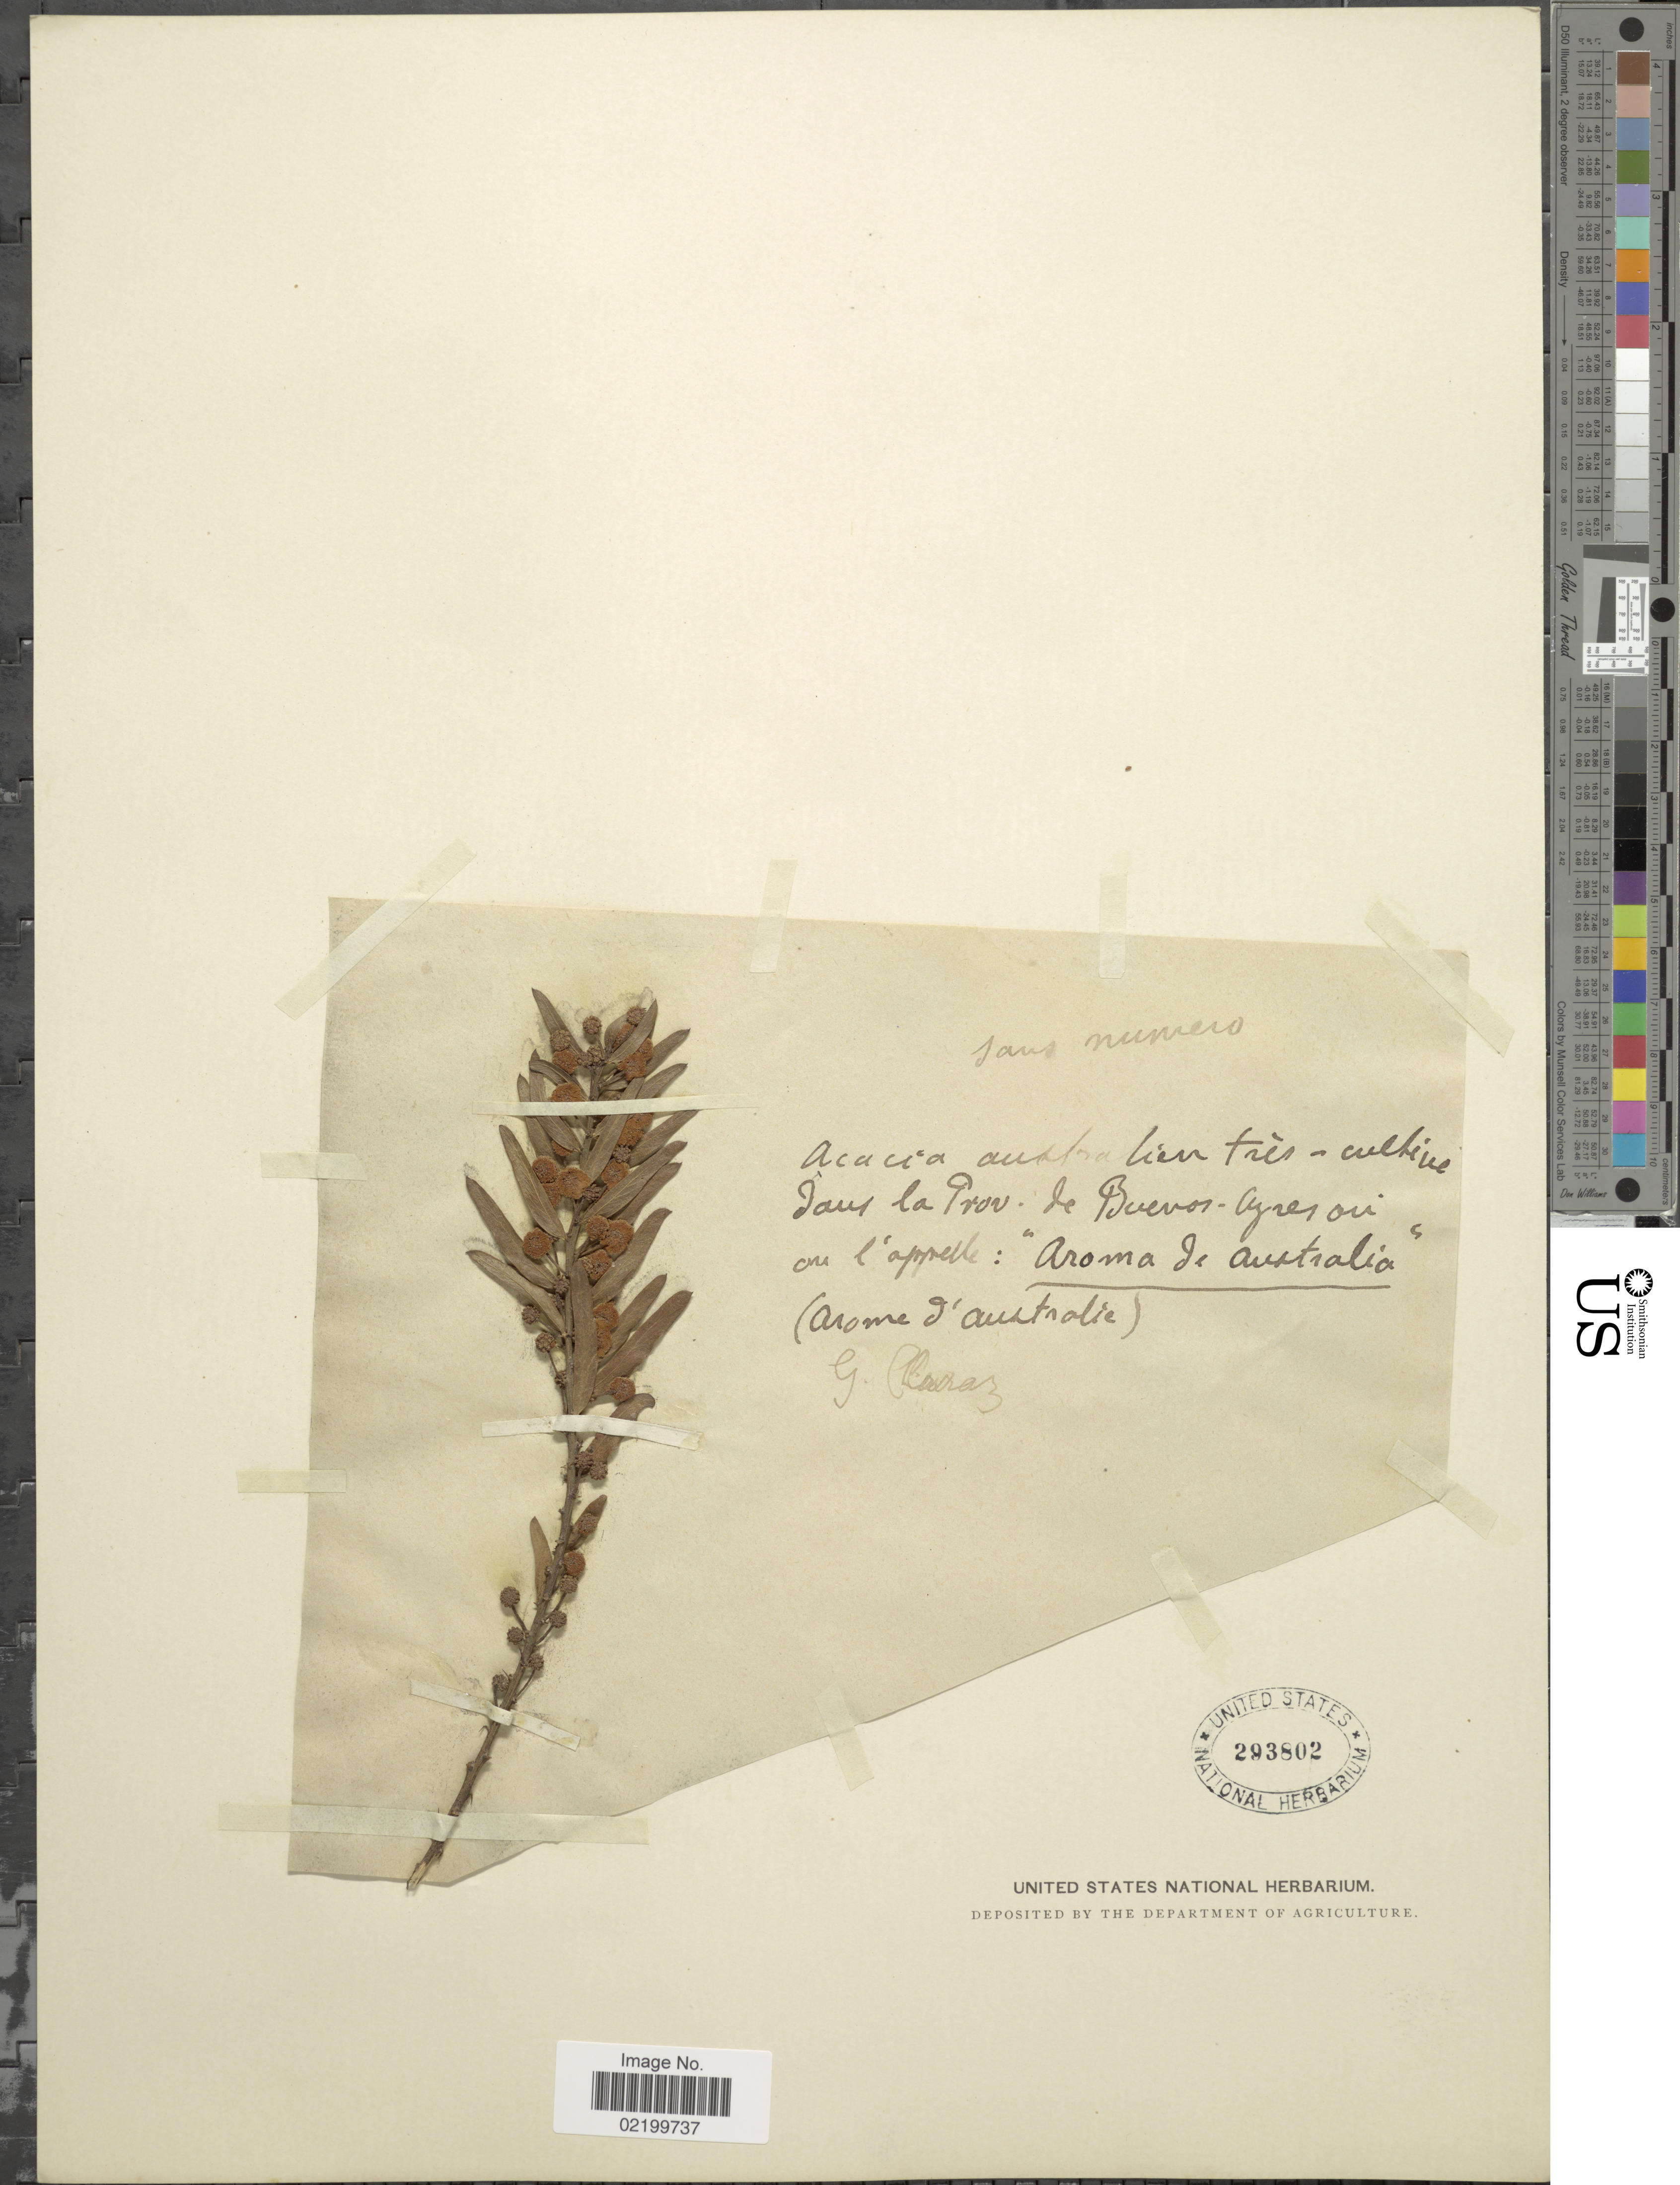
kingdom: Plantae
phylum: Tracheophyta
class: Magnoliopsida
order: Fabales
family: Fabaceae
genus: Acacia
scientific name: Acacia sp.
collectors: G. Claraz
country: Australia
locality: Dans la Prov. de Buenos Ayres ou [interpreted] au l'apelle: "Aroma de Australia".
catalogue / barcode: US 293802